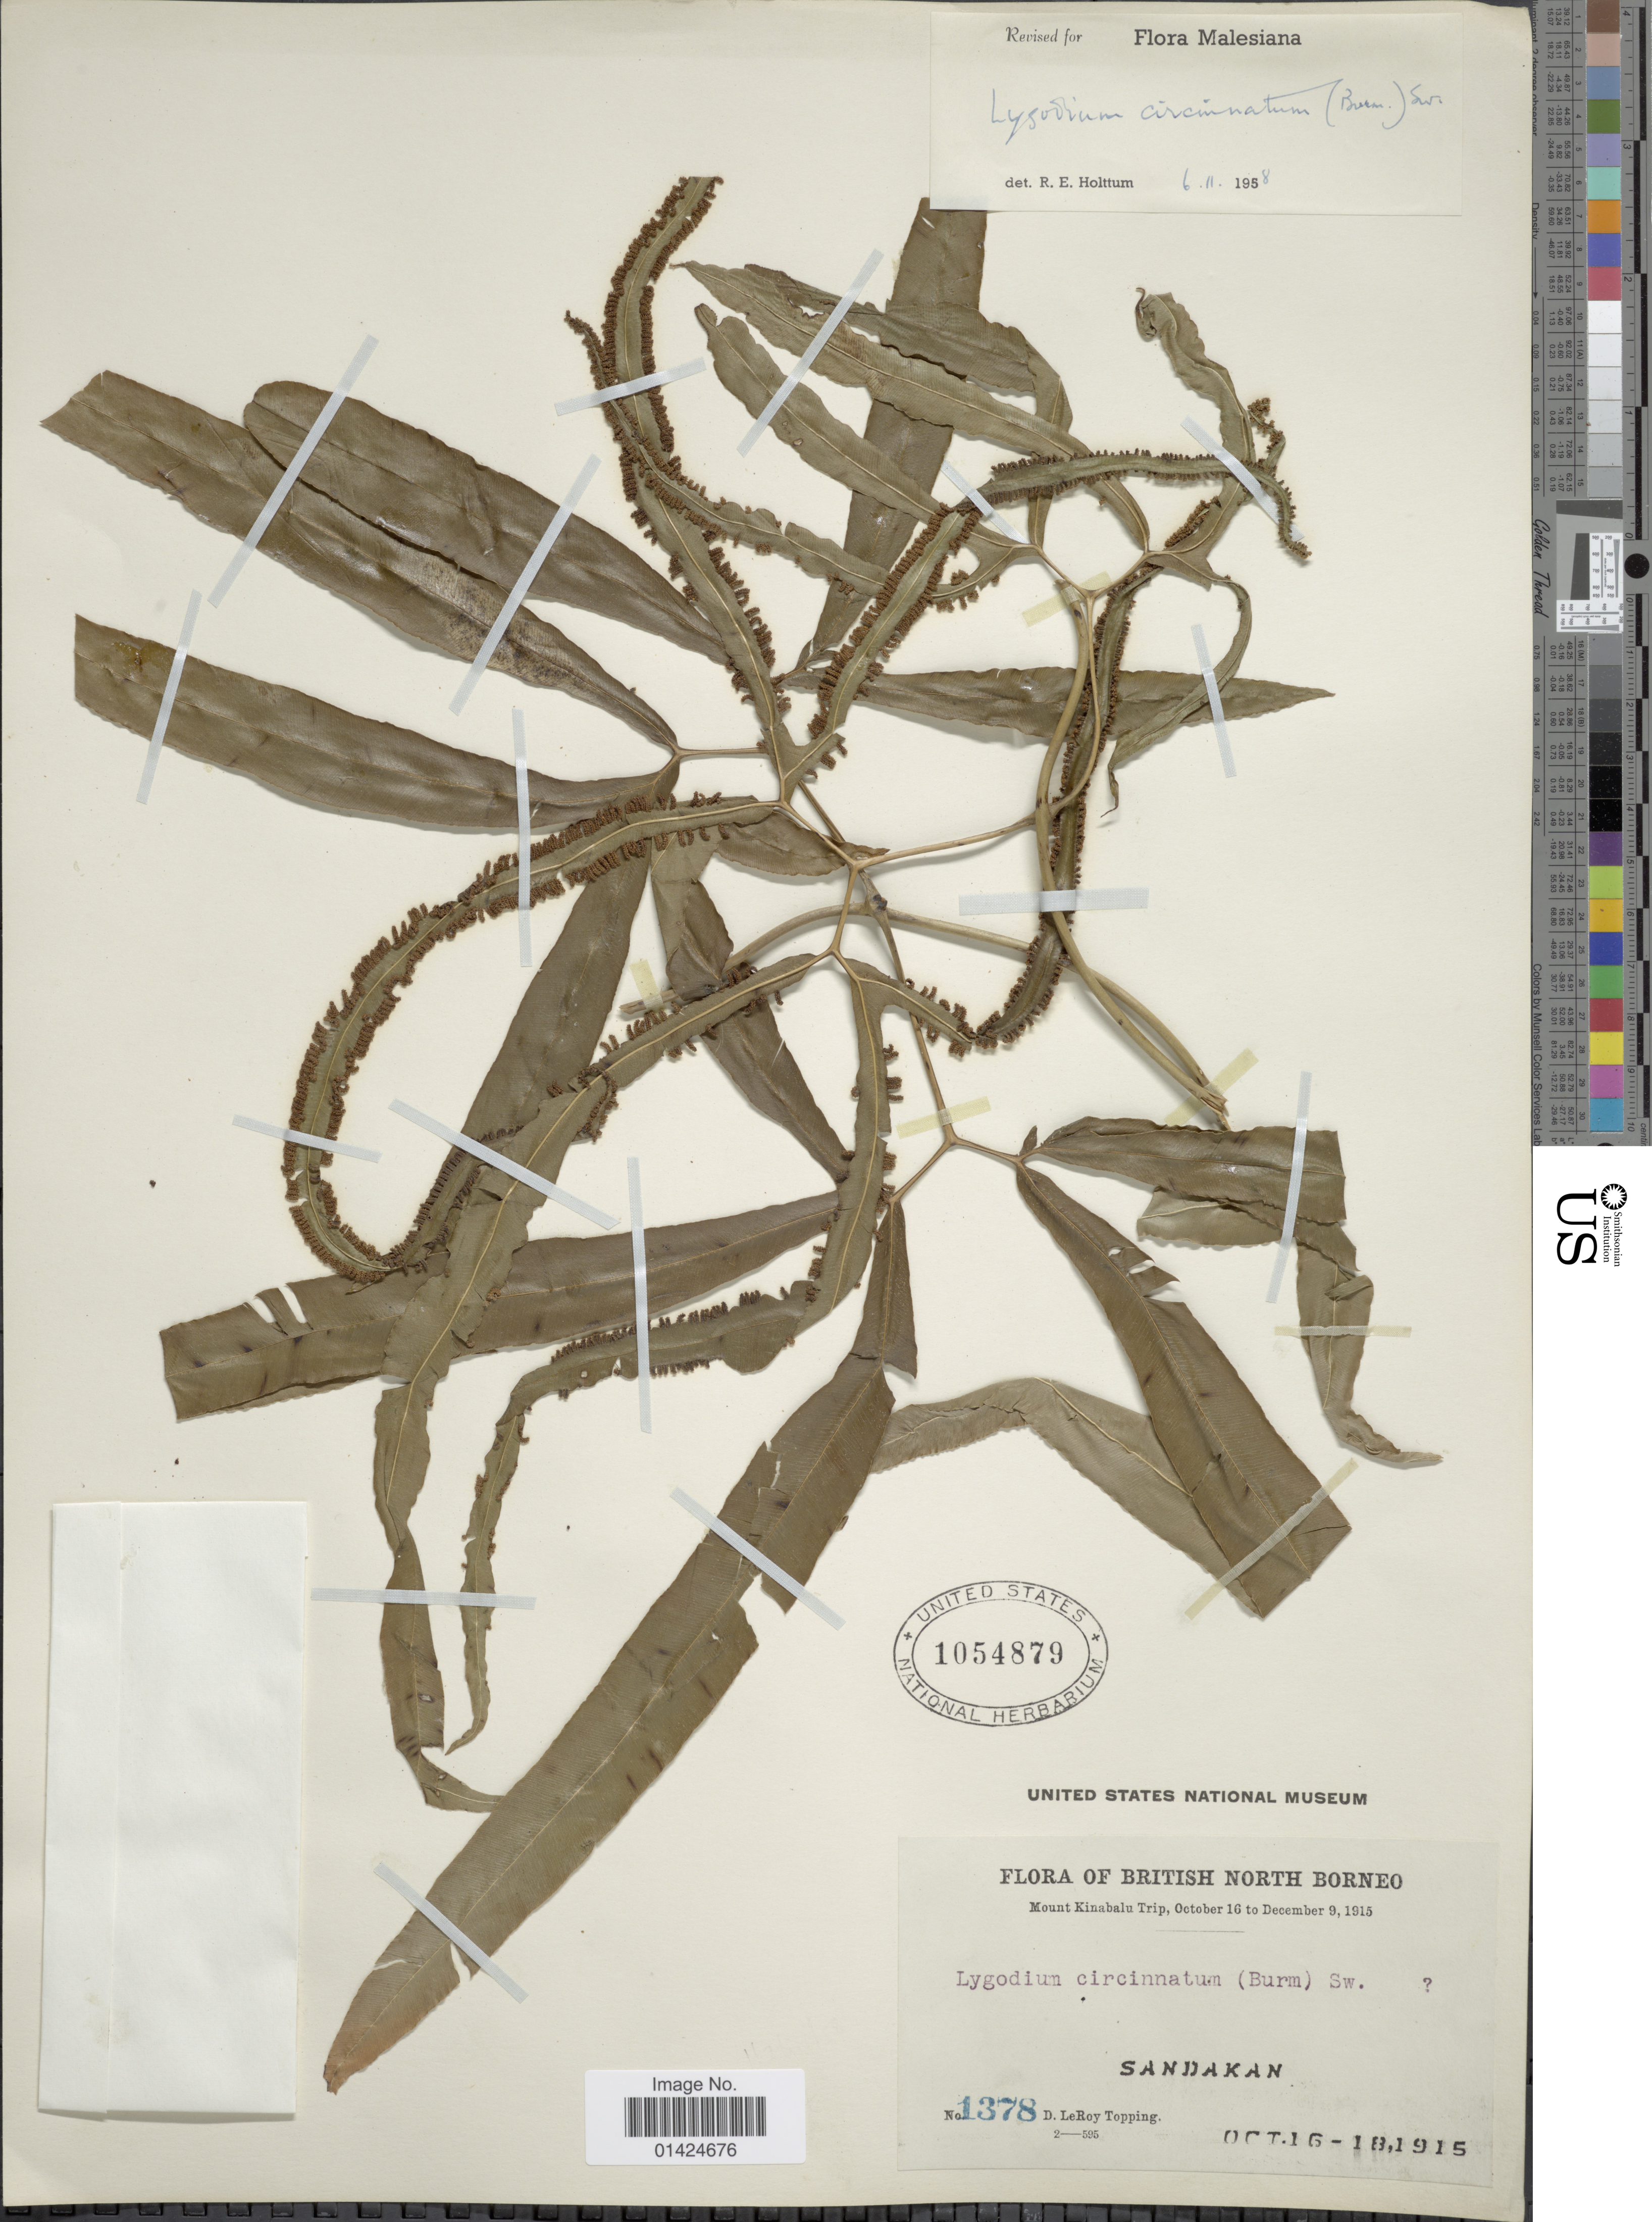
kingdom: Plantae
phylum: Tracheophyta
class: Polypodiopsida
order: Schizaeales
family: Lygodiaceae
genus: Lygodium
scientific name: Lygodium circinnatum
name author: (Burm. f.) Sw.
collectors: D. L. Topping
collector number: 1378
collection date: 1915-10-16/1915-10-18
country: Malaysia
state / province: Sabah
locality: British North Borneo. Mount Kinabalu Trip. Sandakan.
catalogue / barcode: US 1054879